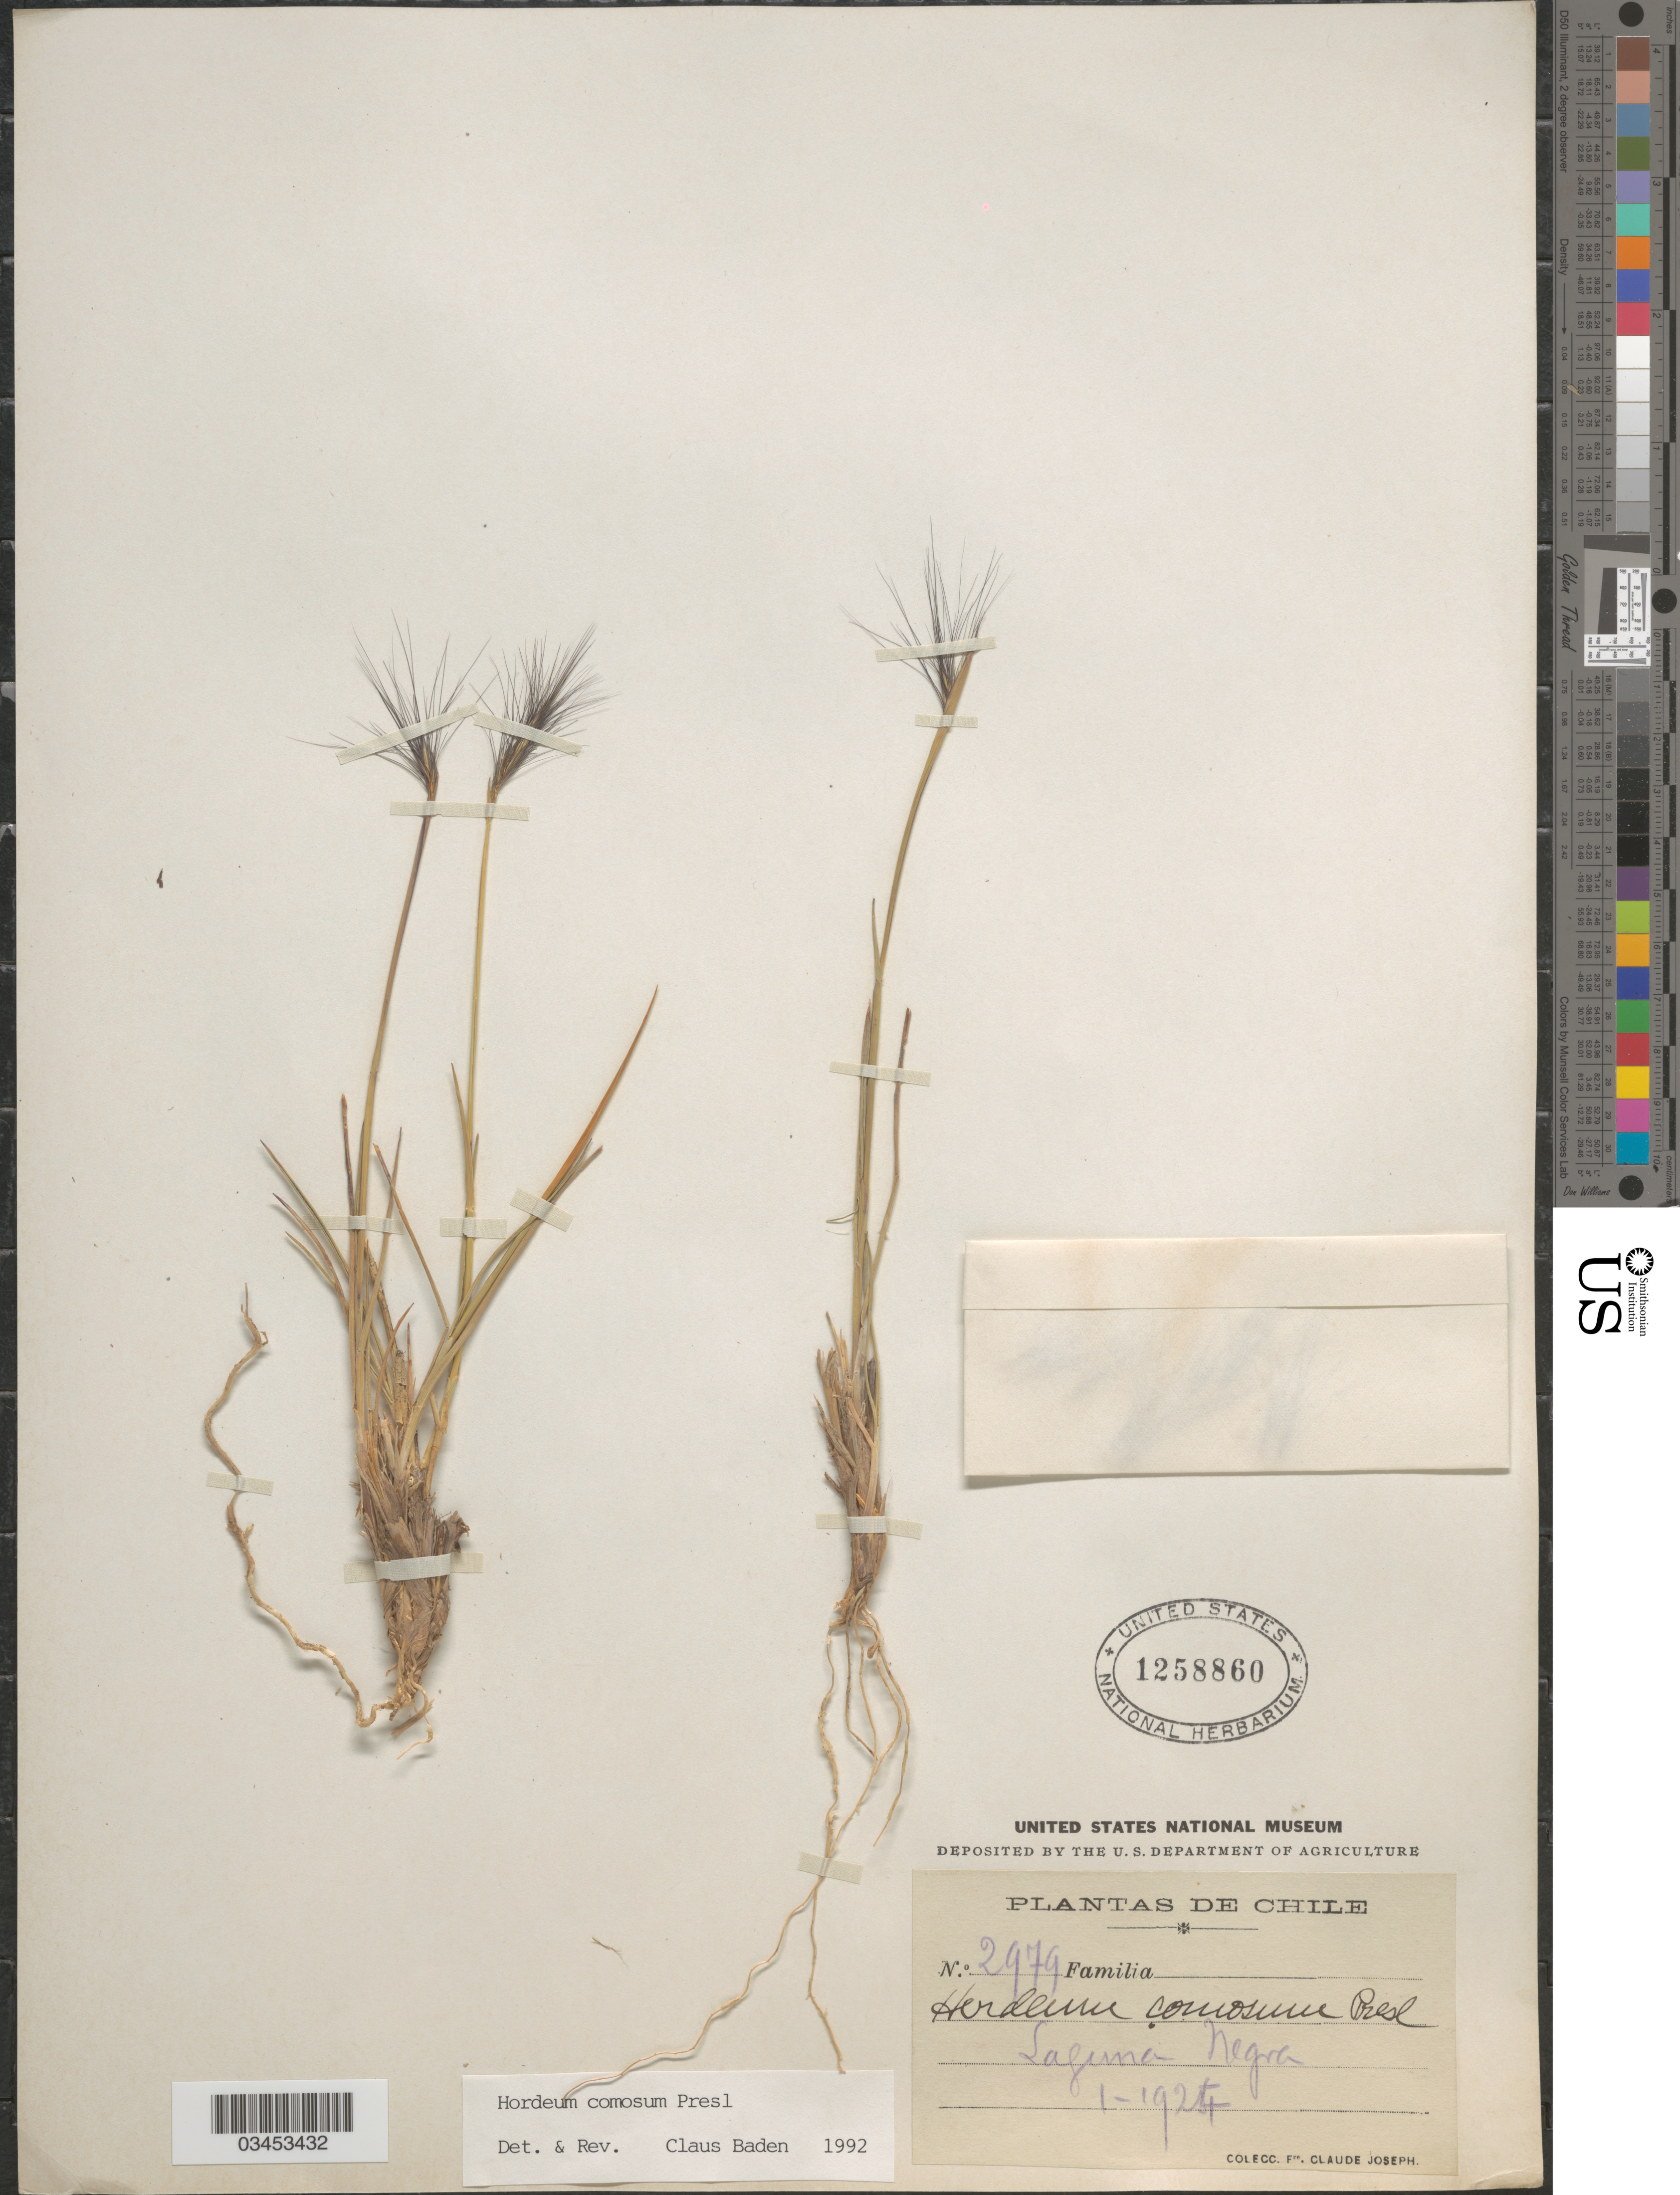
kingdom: Plantae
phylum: Tracheophyta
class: Liliopsida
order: Poales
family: Poaceae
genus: Hordeum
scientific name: Hordeum comosum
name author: J. Presl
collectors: Bro. Claude-Joseph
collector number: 2979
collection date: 1924-01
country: Chile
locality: Laguna-Negra.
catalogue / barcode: US 1258860